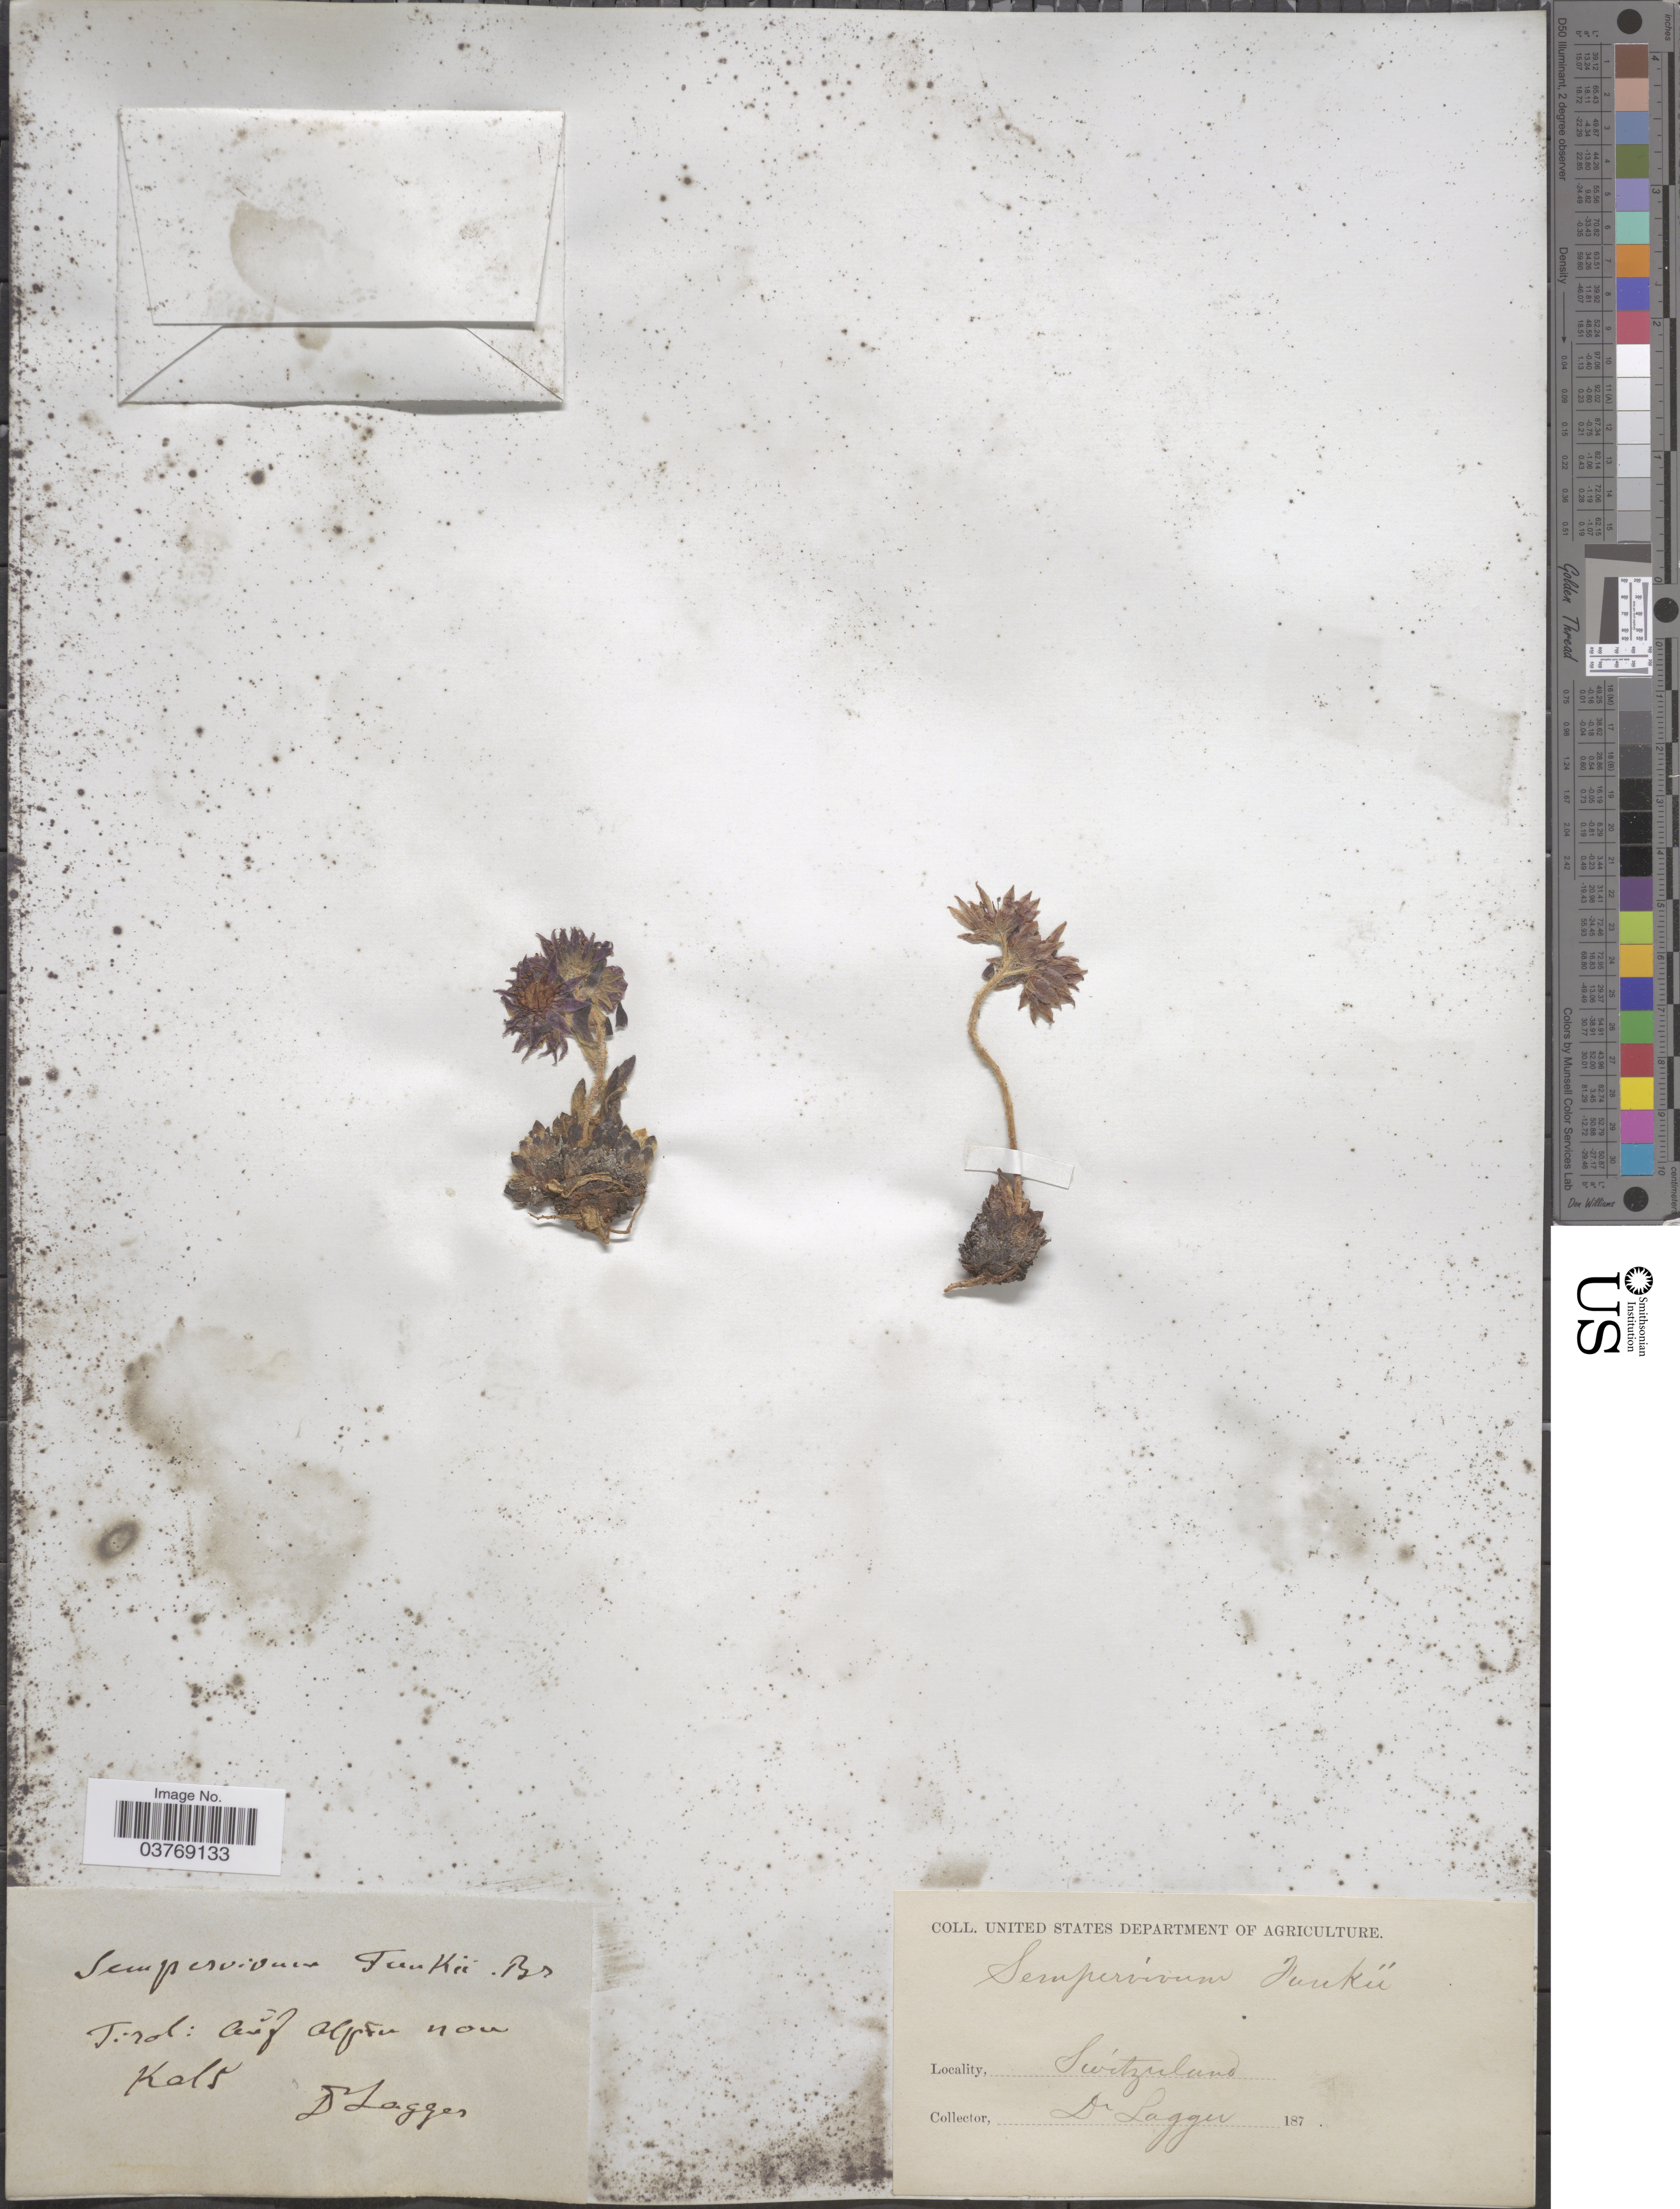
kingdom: Plantae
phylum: Tracheophyta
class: Magnoliopsida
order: Saxifragales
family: Crassulaceae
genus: Sempervivum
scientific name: Sempervivum funckii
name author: F. Braun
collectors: F. J. Lagger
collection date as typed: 187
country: Switzerland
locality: Tirol: Auf Alpen non* Kalb*.